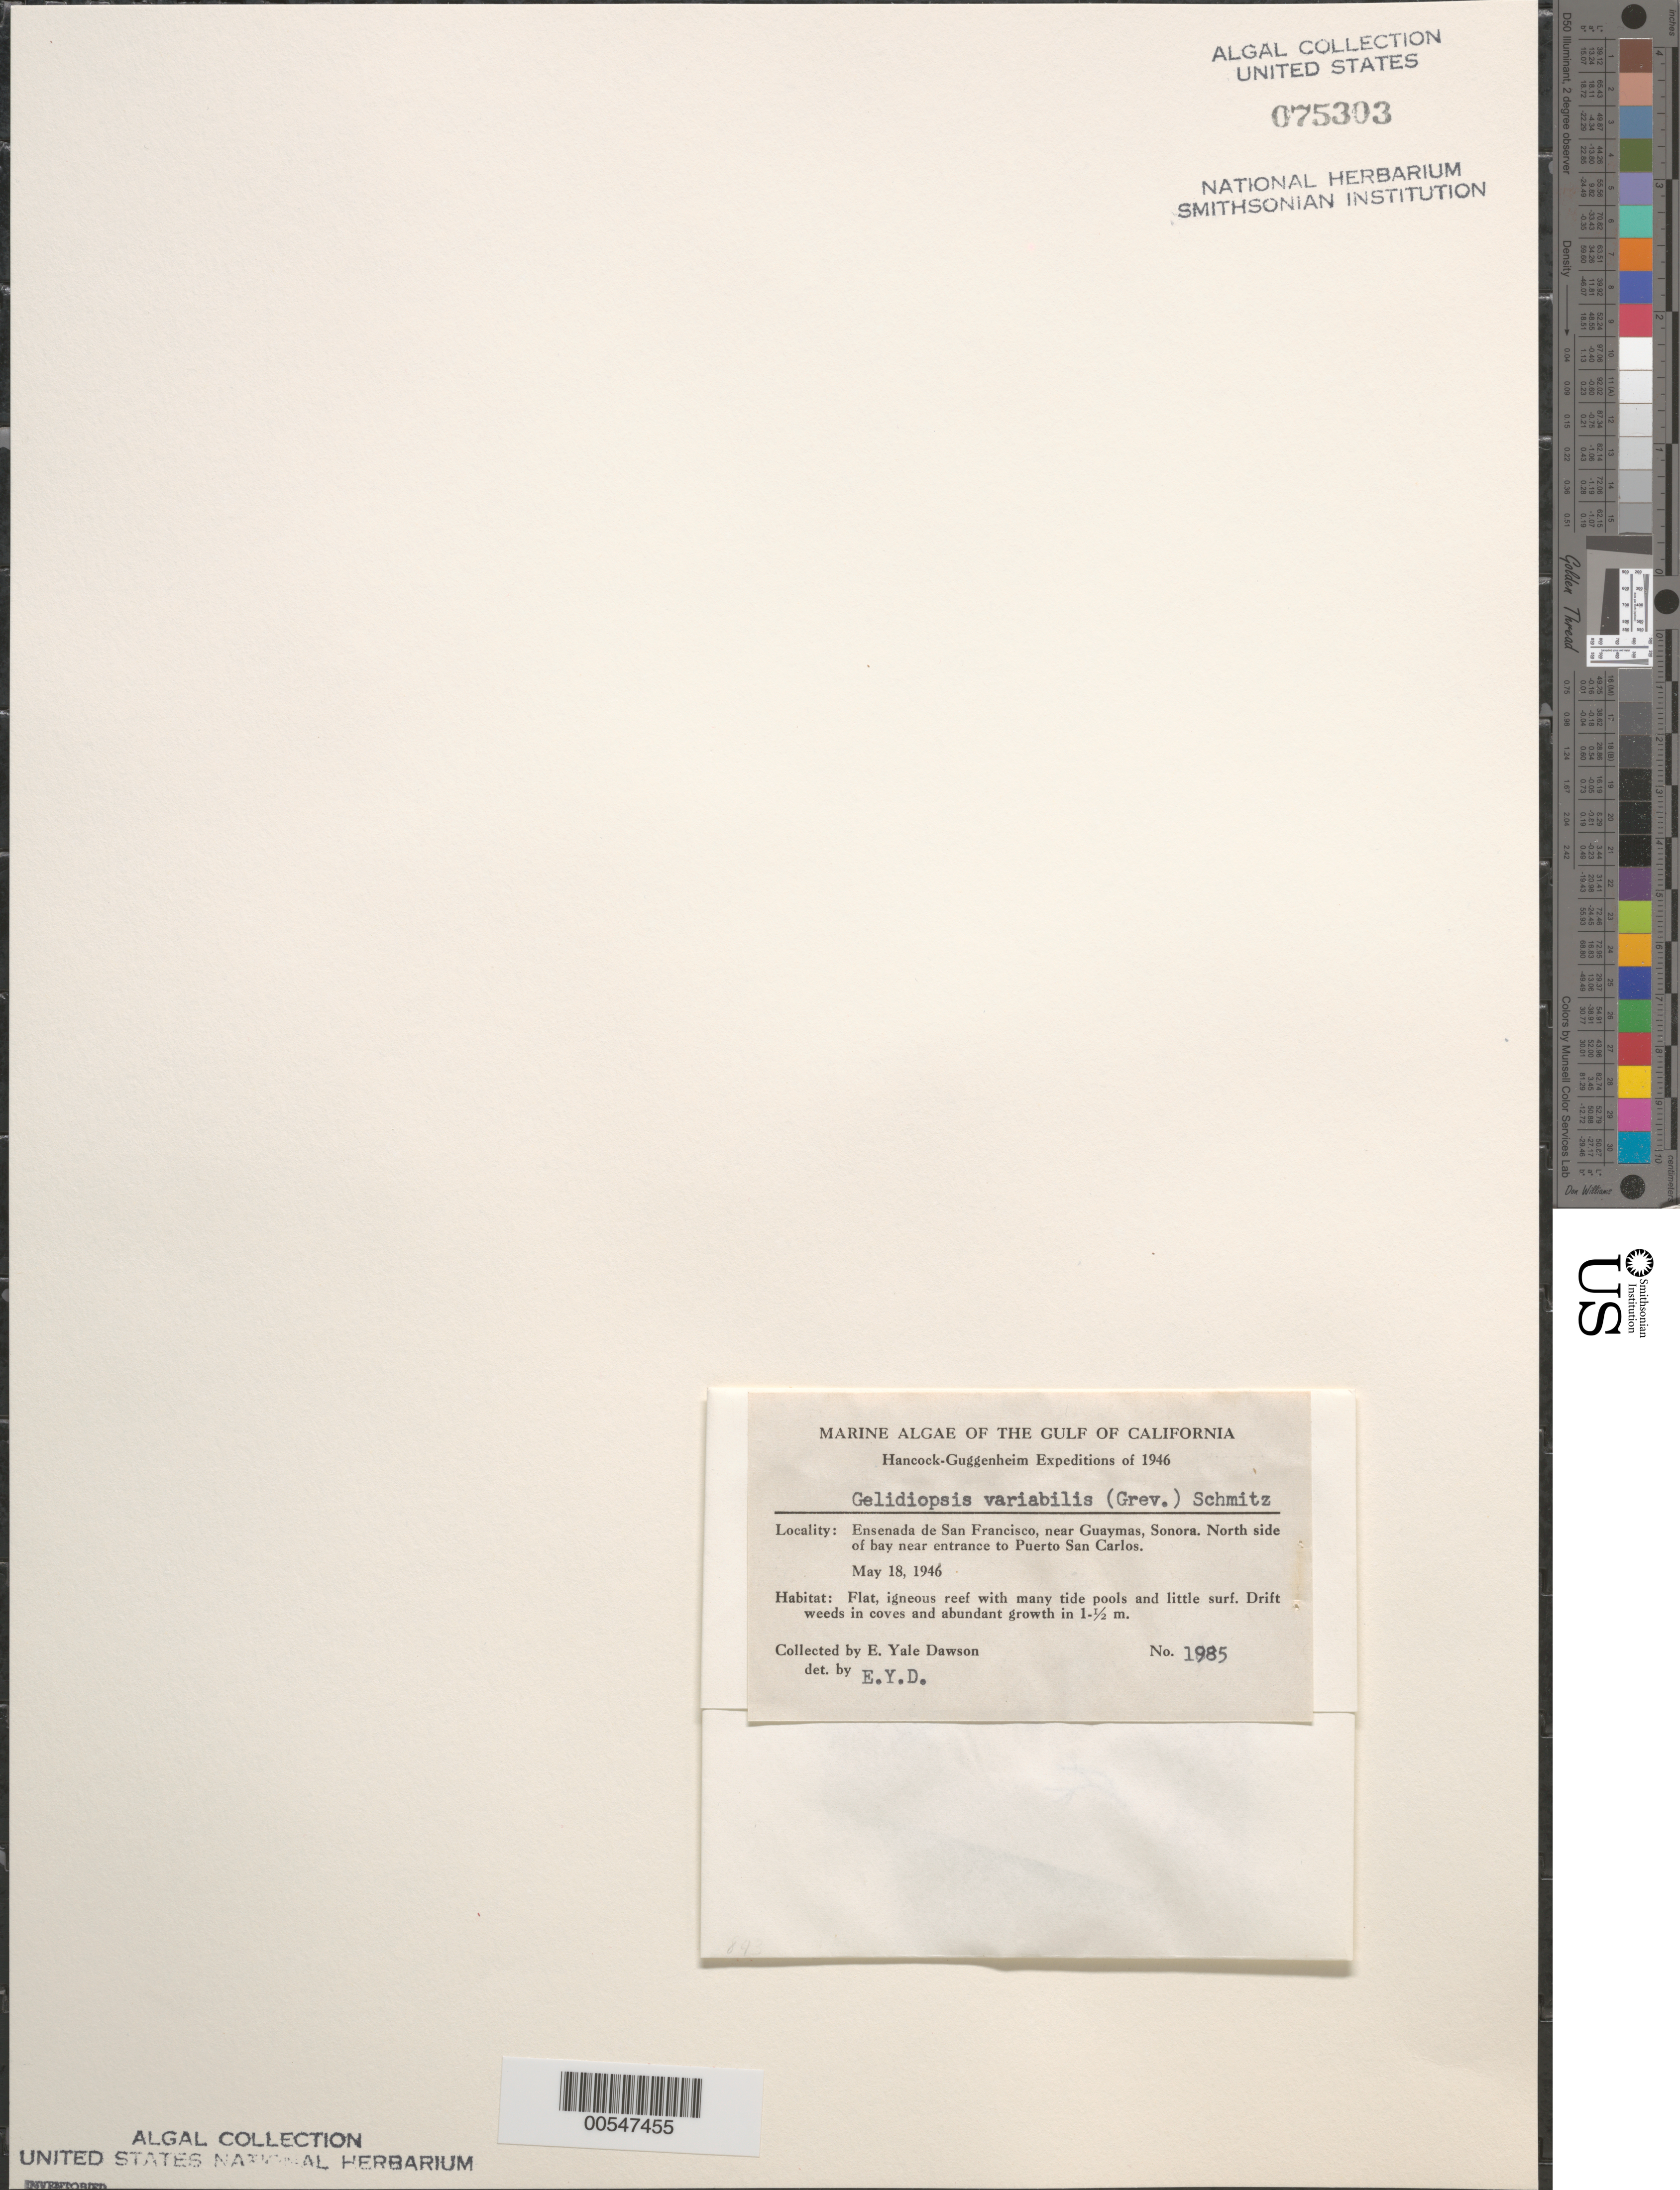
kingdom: Plantae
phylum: Rhodophyta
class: Florideophyceae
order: Rhodymeniales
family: Lomentariaceae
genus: Ceratodictyon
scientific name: Ceratodictyon variabile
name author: (J. Agardh) R.E. Norris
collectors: E. Y. Dawson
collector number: EYD 1985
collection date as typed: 18 May 1946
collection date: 1946-05-18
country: Mexico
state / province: Sonora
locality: Ensenada de San Francisco near Guaymas, near Puerto San Carlos entrance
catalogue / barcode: US 75303